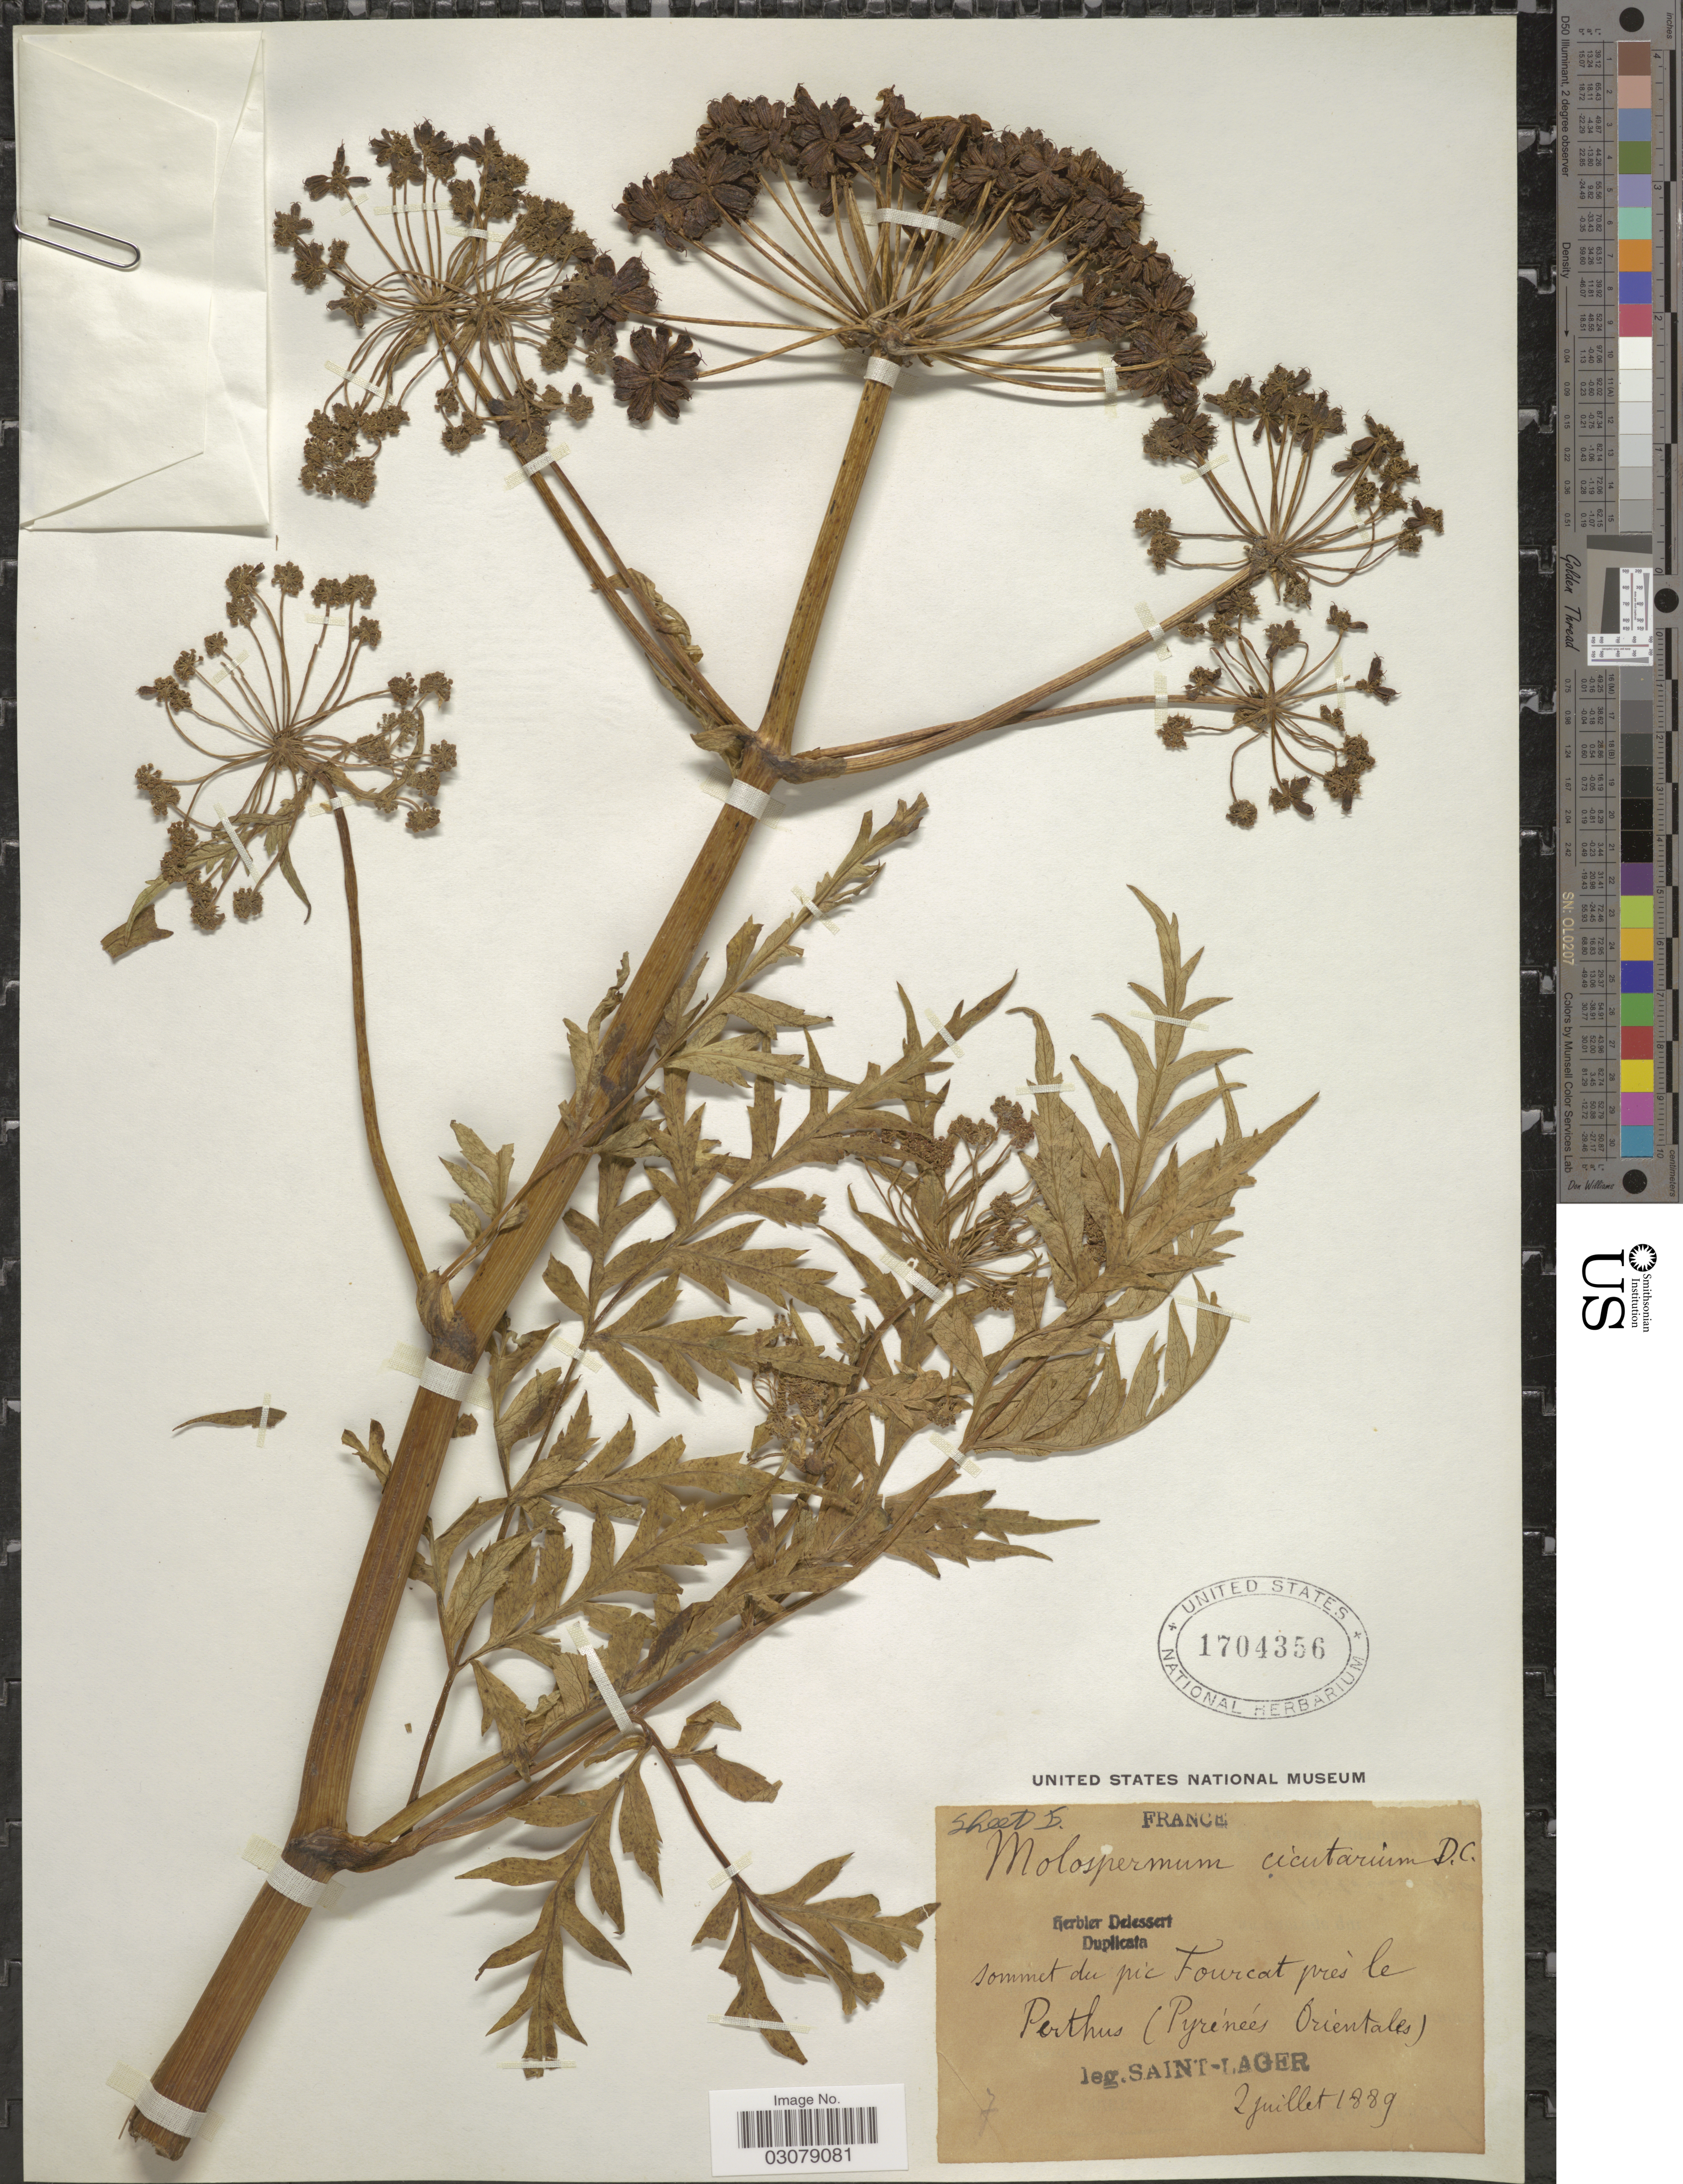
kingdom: Plantae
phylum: Tracheophyta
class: Magnoliopsida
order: Apiales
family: Apiaceae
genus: Molopospermum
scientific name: Molopospermum cicutarium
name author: (Lam.) DC.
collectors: Saint-Lager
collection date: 1889-07-02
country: France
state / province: Occitanie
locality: Sommet du pic Fourcat près le Perthus (Pyréneés Orientales).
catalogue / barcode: US 1704356